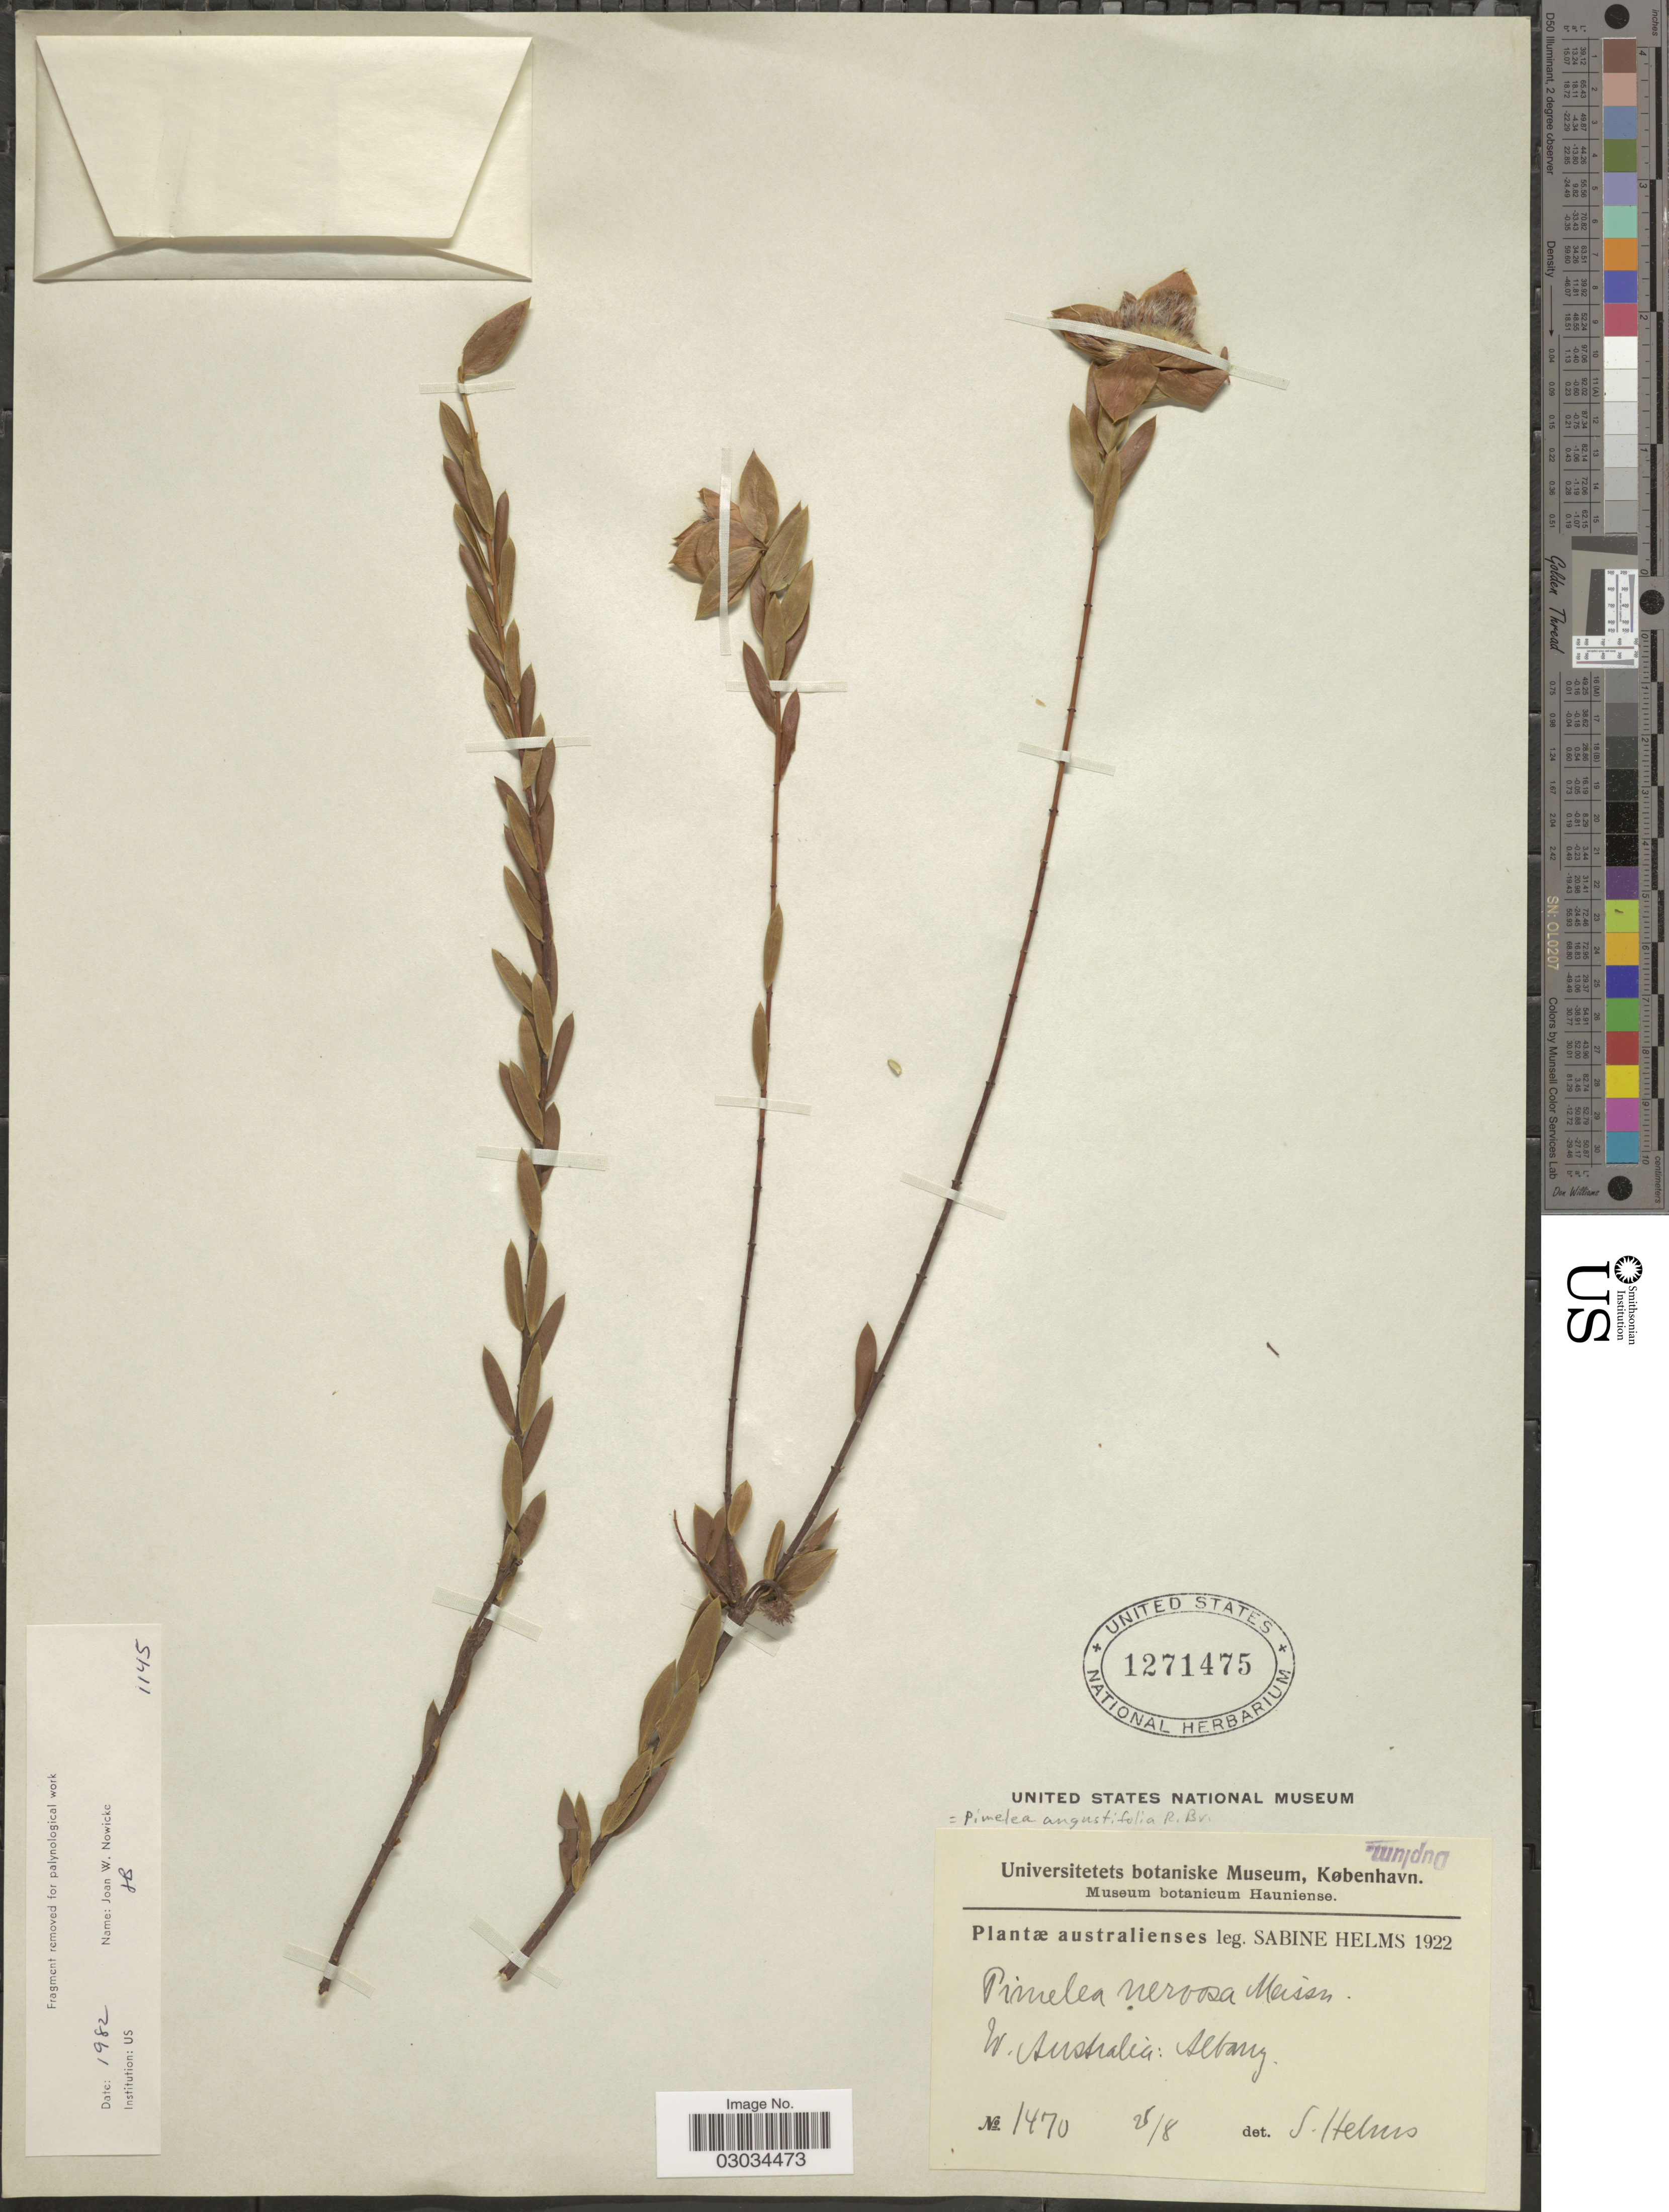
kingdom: Plantae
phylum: Tracheophyta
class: Magnoliopsida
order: Malvales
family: Thymelaeaceae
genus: Pimelea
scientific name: Pimelea angustifolia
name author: R. Br.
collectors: S. Helms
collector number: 1470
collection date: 1922-08-21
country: Australia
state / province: Western Australia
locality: W. Australia: Albany.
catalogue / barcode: US 1271475